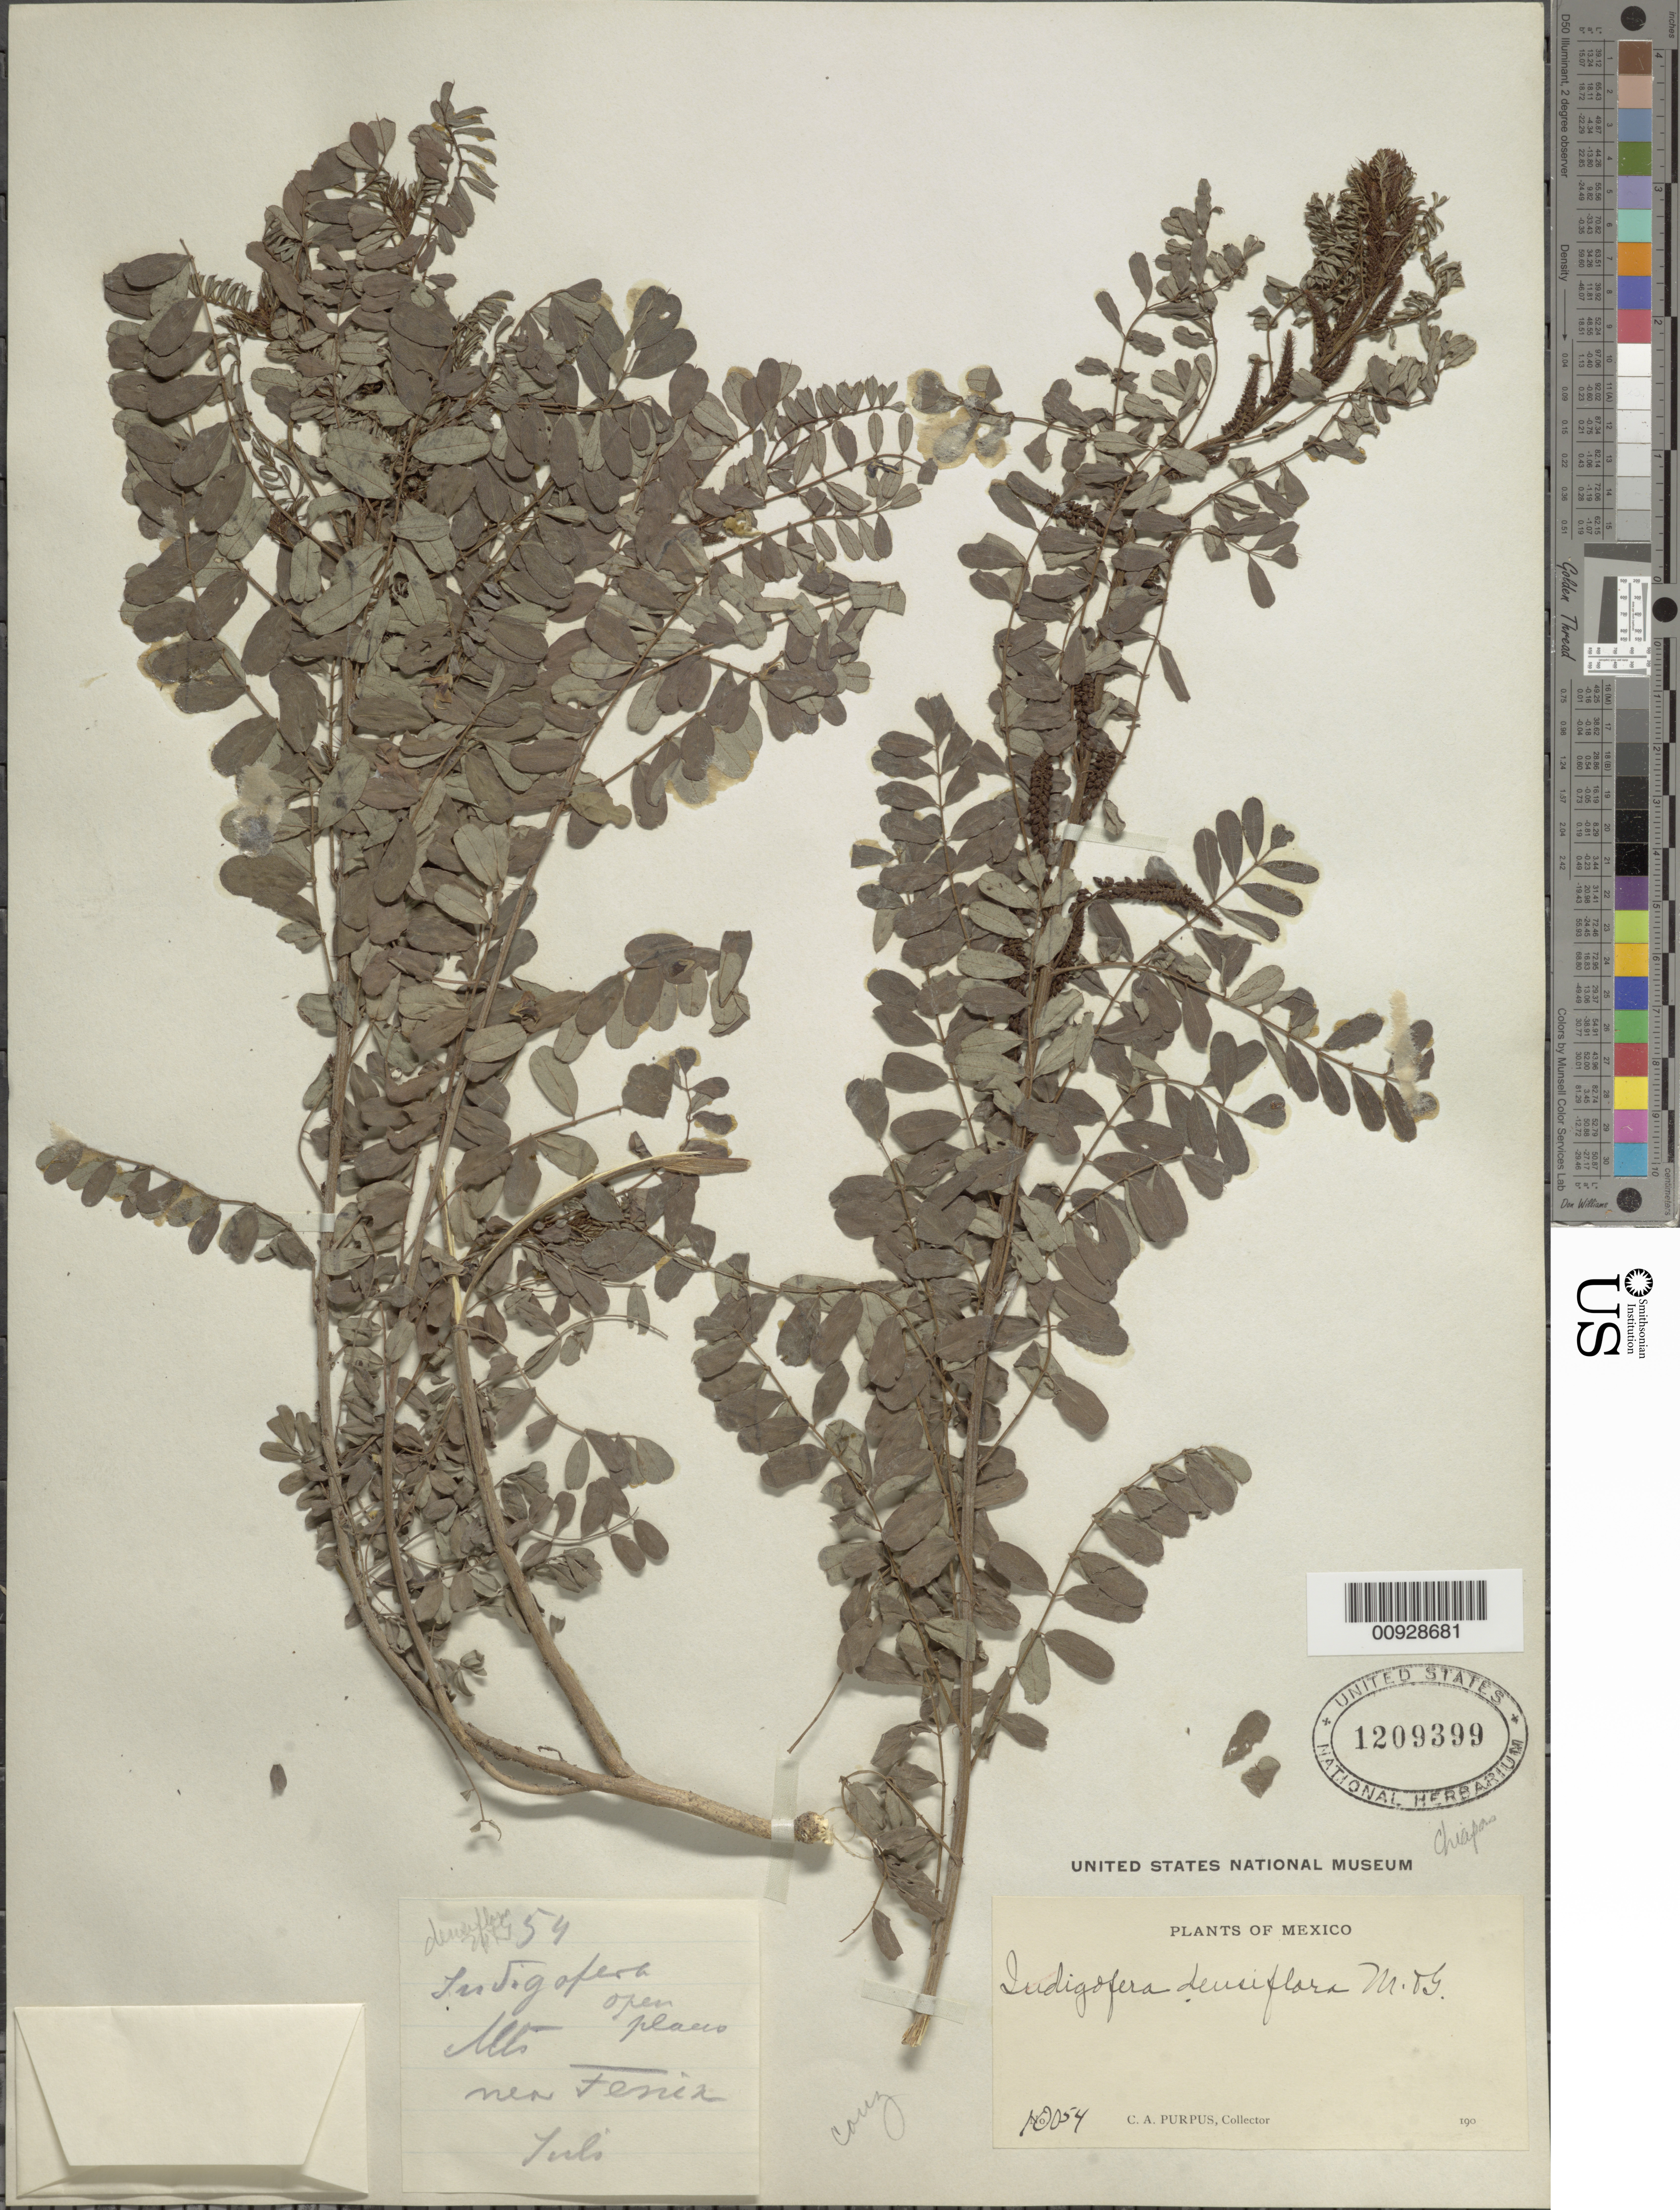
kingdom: Plantae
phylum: Tracheophyta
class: Magnoliopsida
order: Fabales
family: Fabaceae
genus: Indigofera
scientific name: Indigofera densiflora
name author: M. Martens & Galeotti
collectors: C. A. Purpus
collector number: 10054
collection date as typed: Jul 190-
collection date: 1925-07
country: Mexico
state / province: Chiapas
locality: Mountains near Fenix.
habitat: Open places.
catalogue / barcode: US 1209399